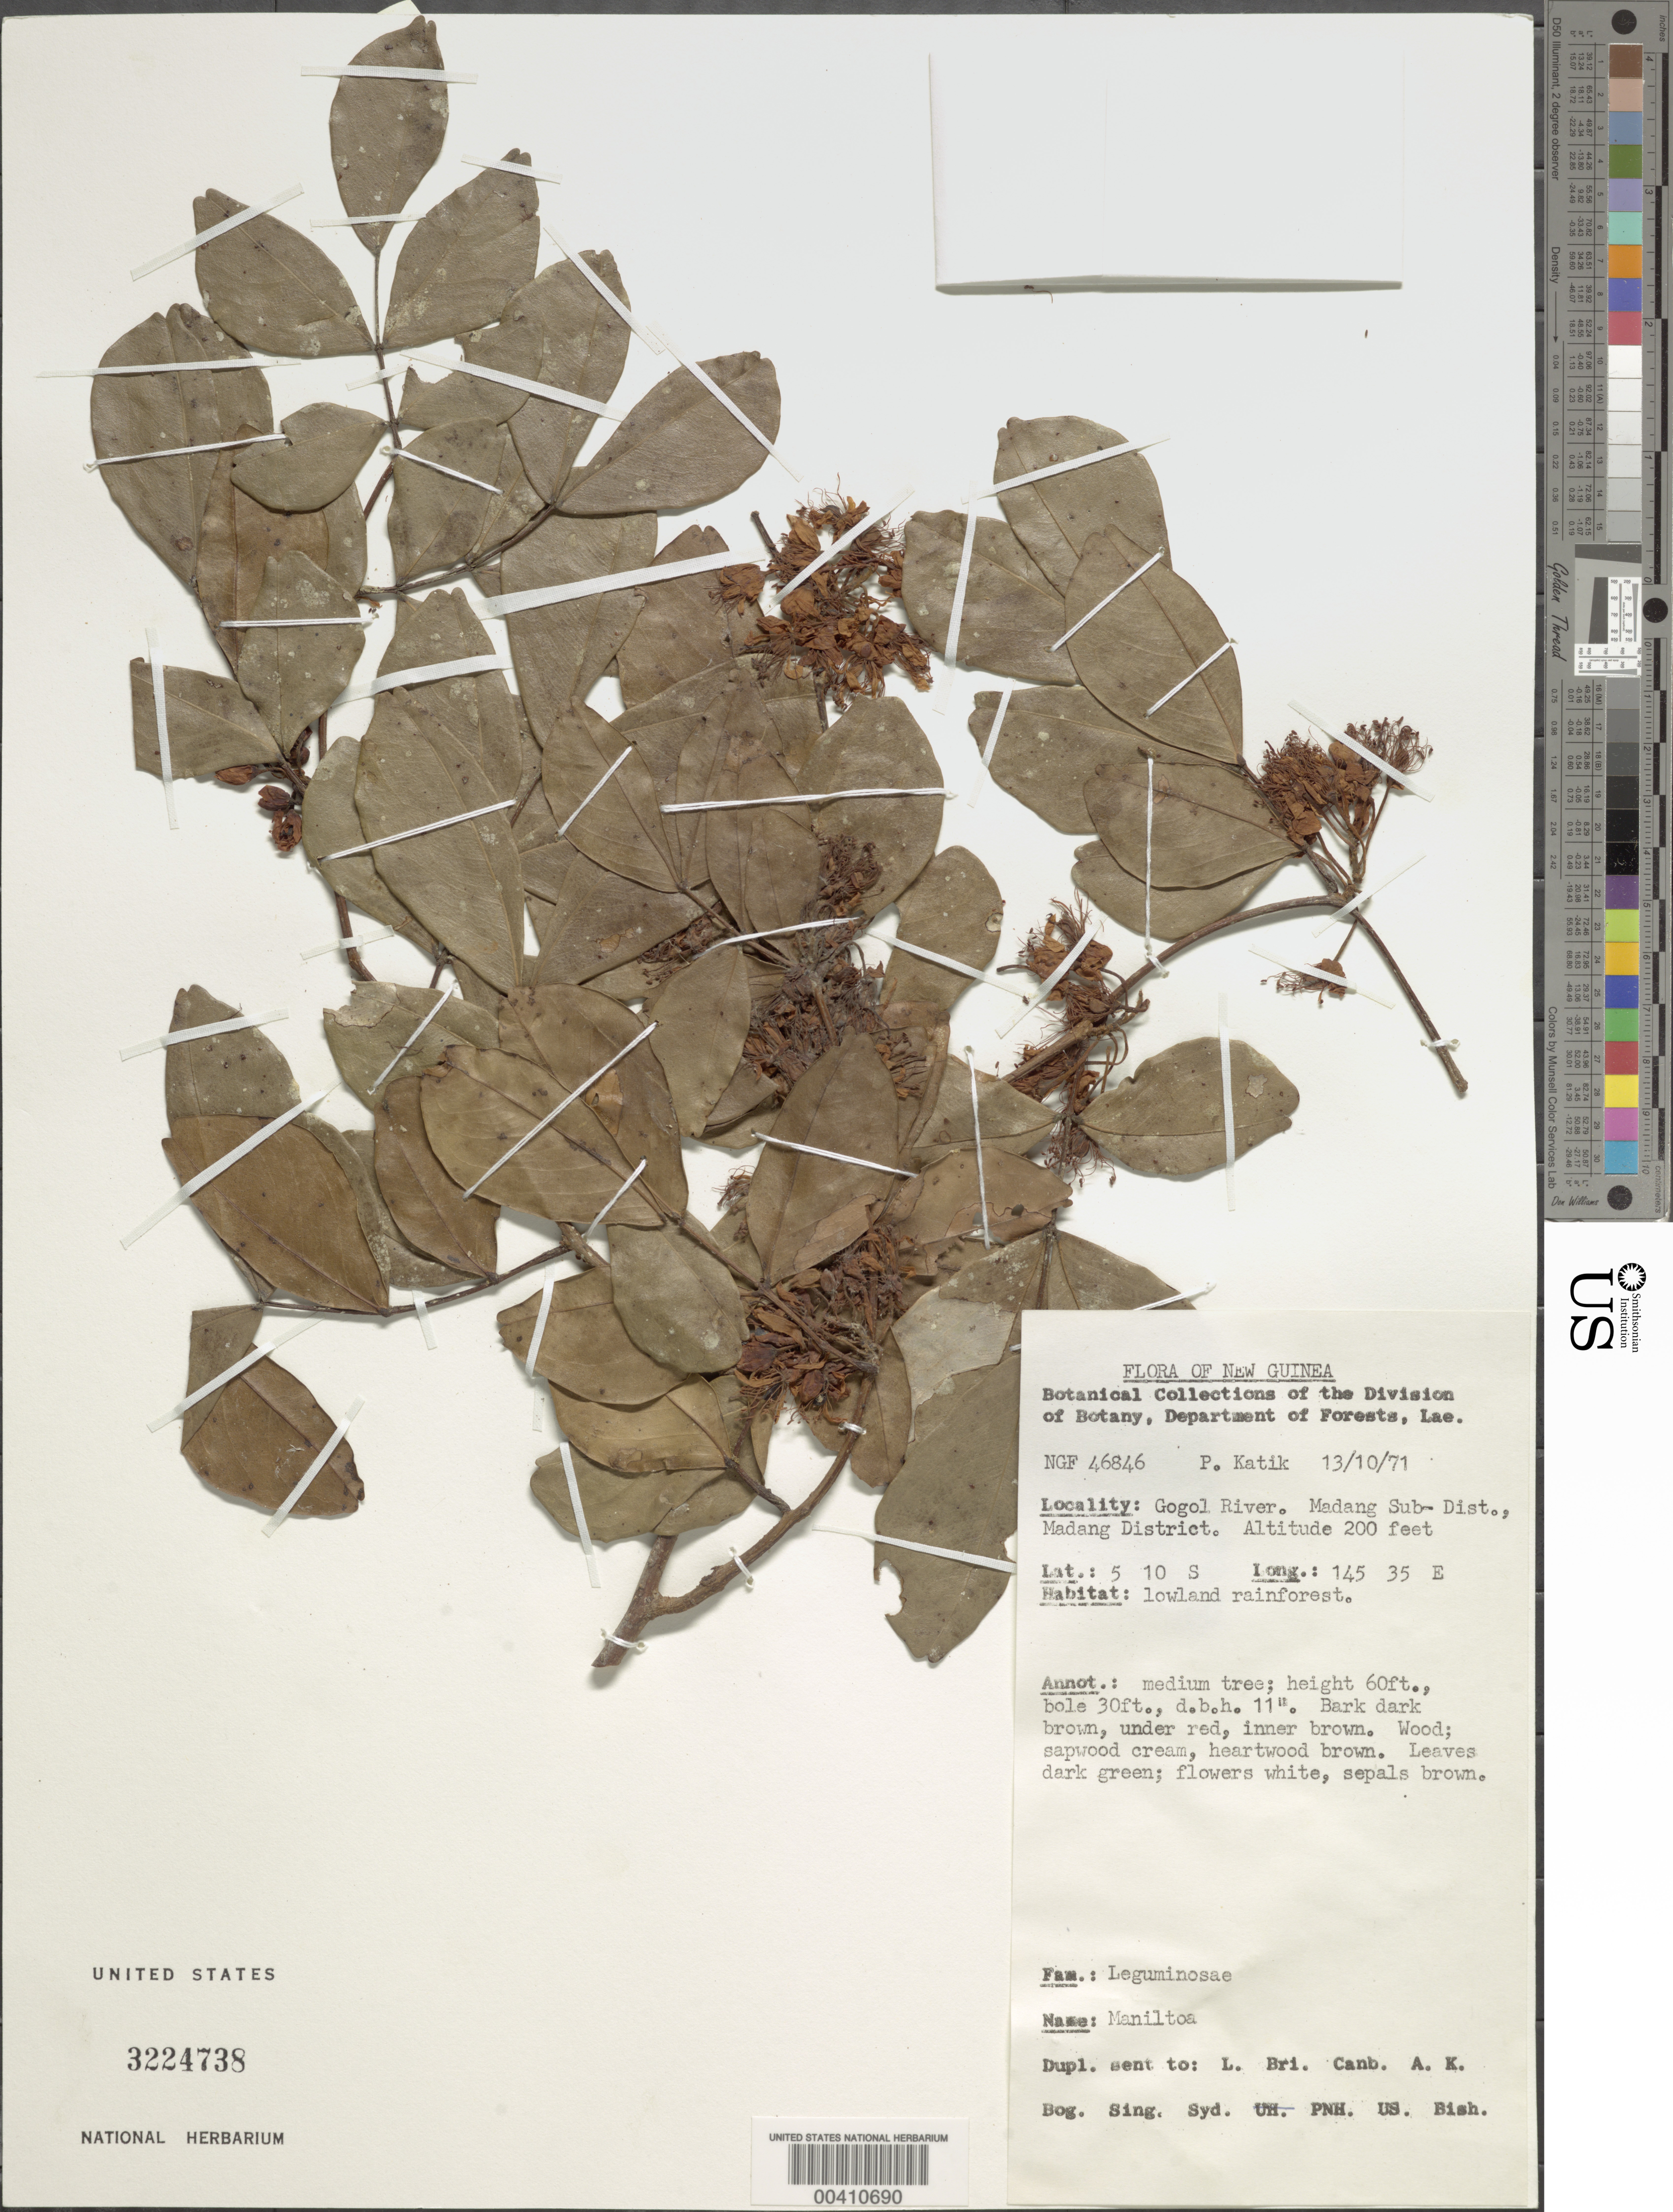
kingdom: Plantae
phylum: Tracheophyta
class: Magnoliopsida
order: Fabales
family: Fabaceae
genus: Maniltoa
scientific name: Maniltoa sp.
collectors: P. Katik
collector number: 46846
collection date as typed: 13 Oct 1971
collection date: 1971-10-13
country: Papua New Guinea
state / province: Madang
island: New Guinea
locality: Madang dist.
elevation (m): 61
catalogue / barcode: US 3224738